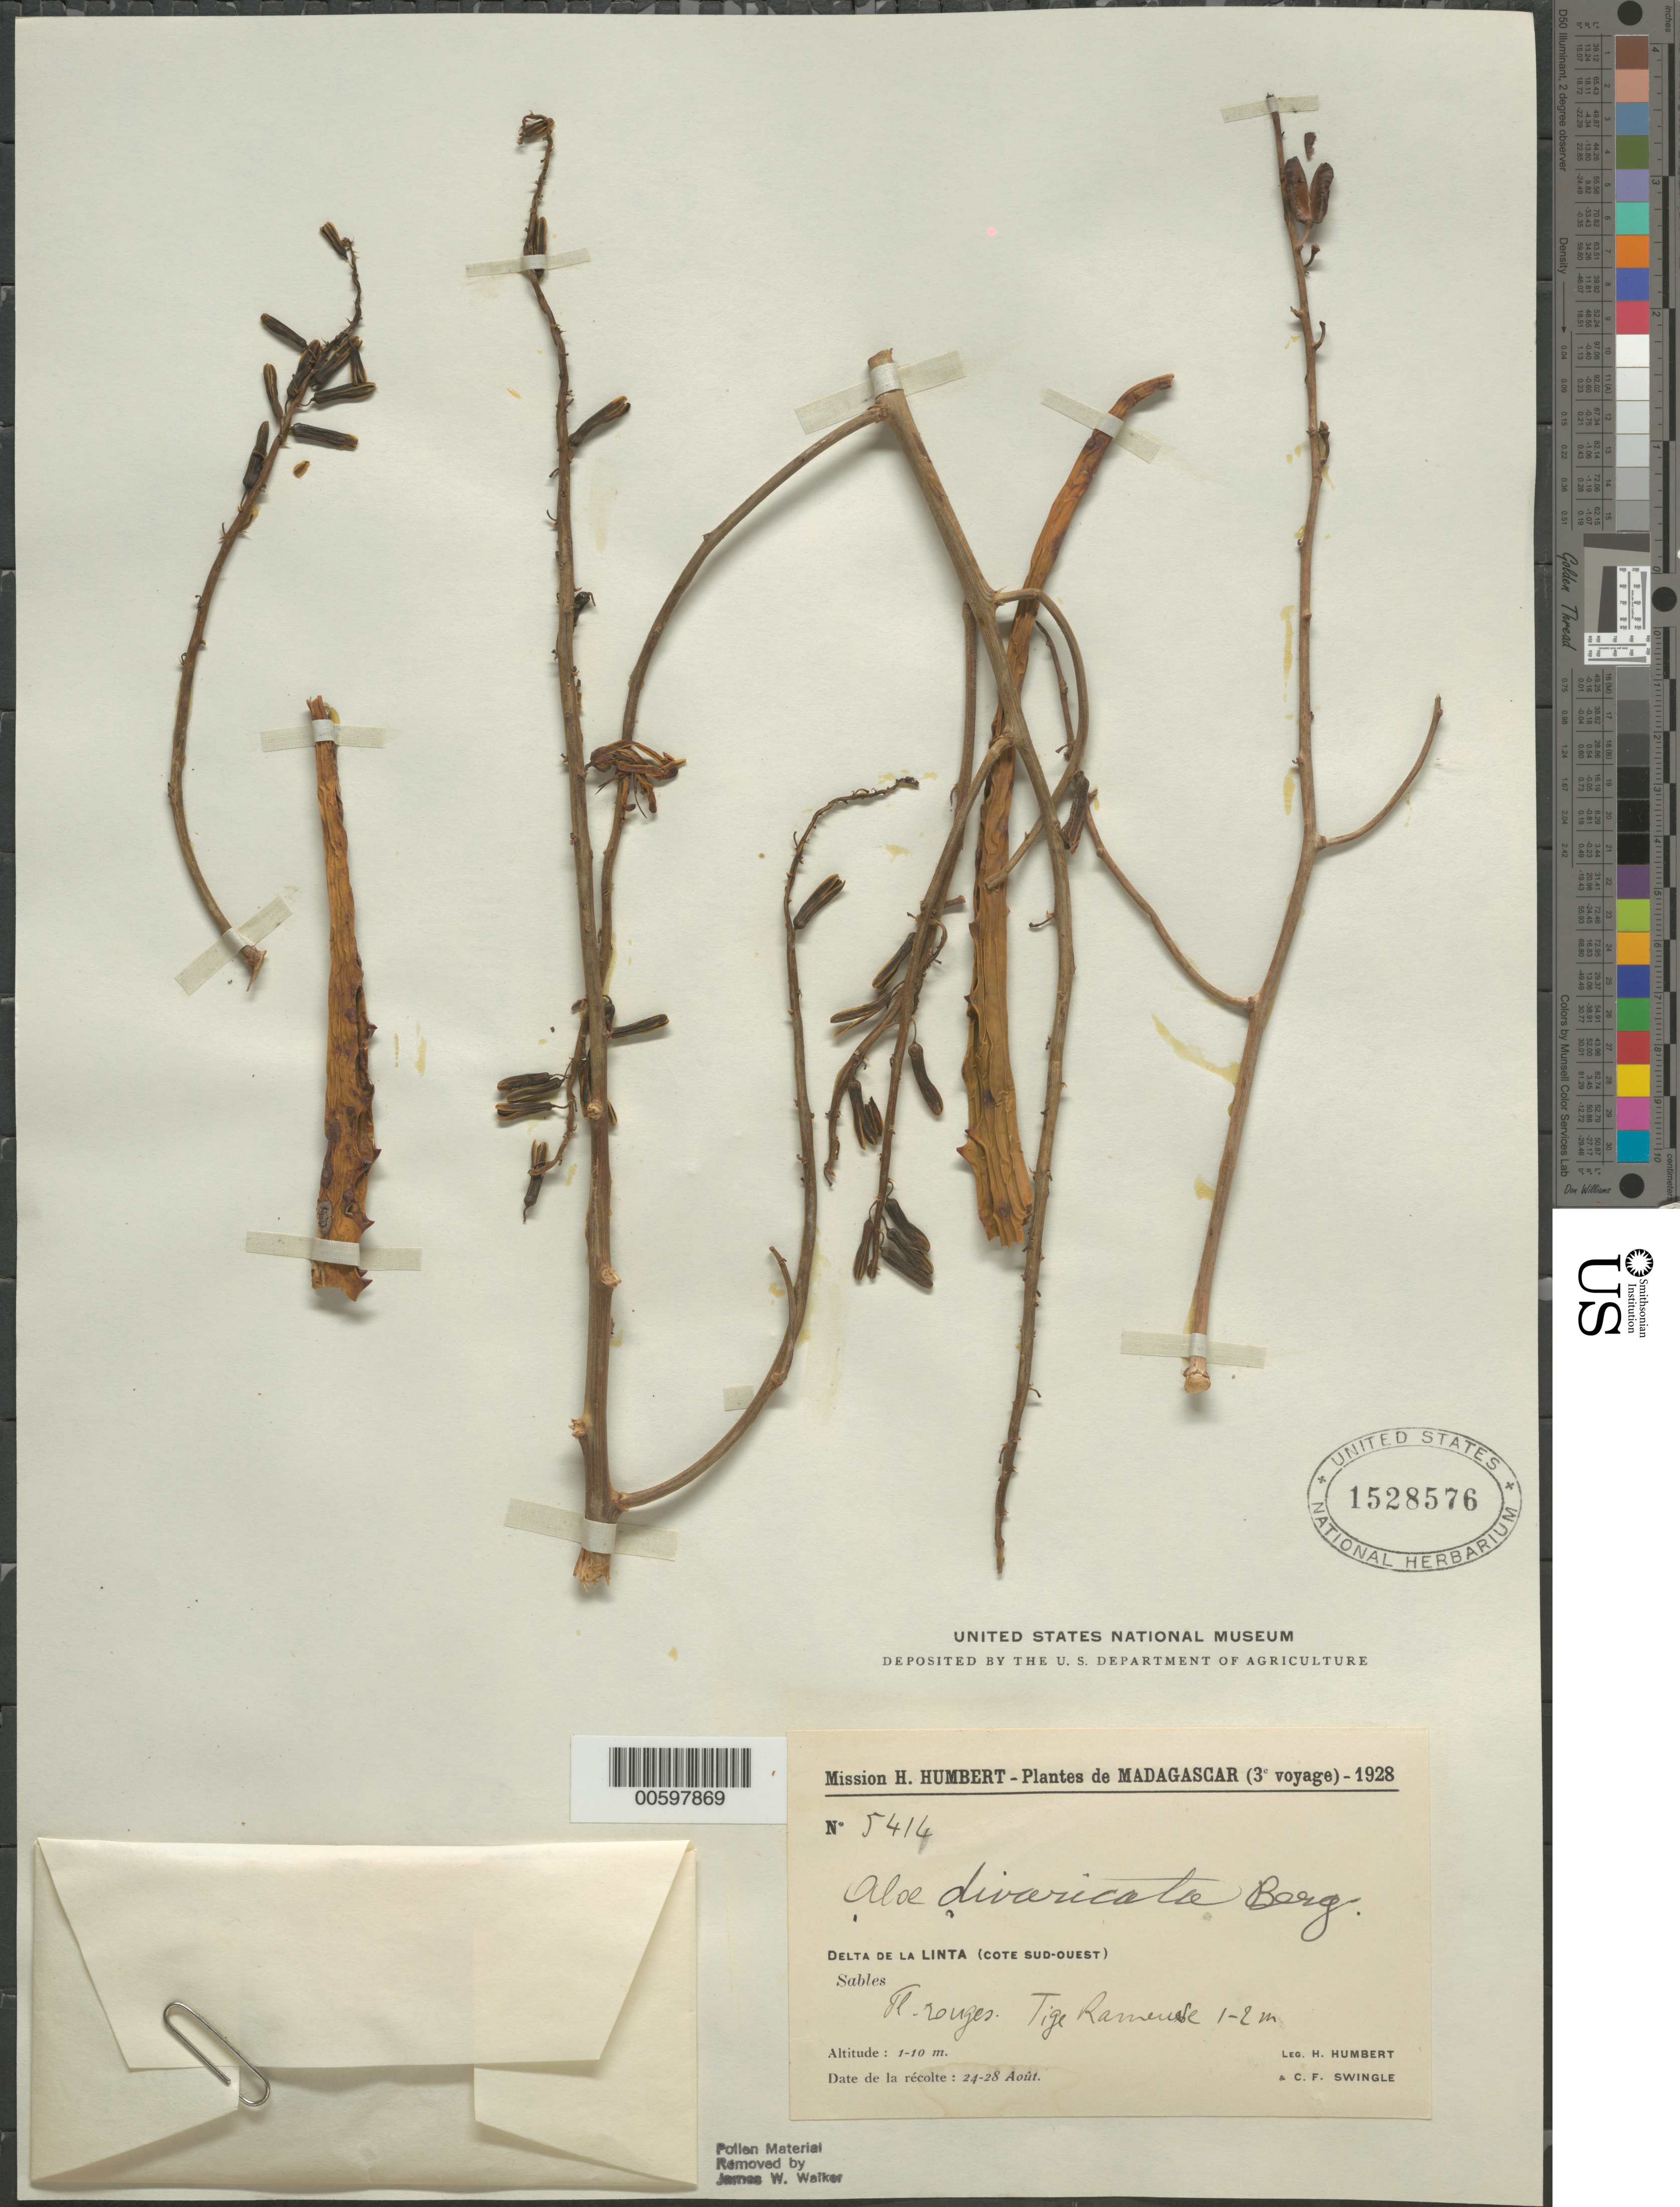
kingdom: Plantae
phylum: Tracheophyta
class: Liliopsida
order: Asparagales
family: Asphodelaceae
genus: Aloe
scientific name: Aloe divaricata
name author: A. Berger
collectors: H. Humbert & C. Swingle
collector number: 5414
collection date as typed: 24 Aug 1928 to 28 Aug 1928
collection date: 1928-08-24/1928-08-28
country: Madagascar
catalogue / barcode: US 1528576